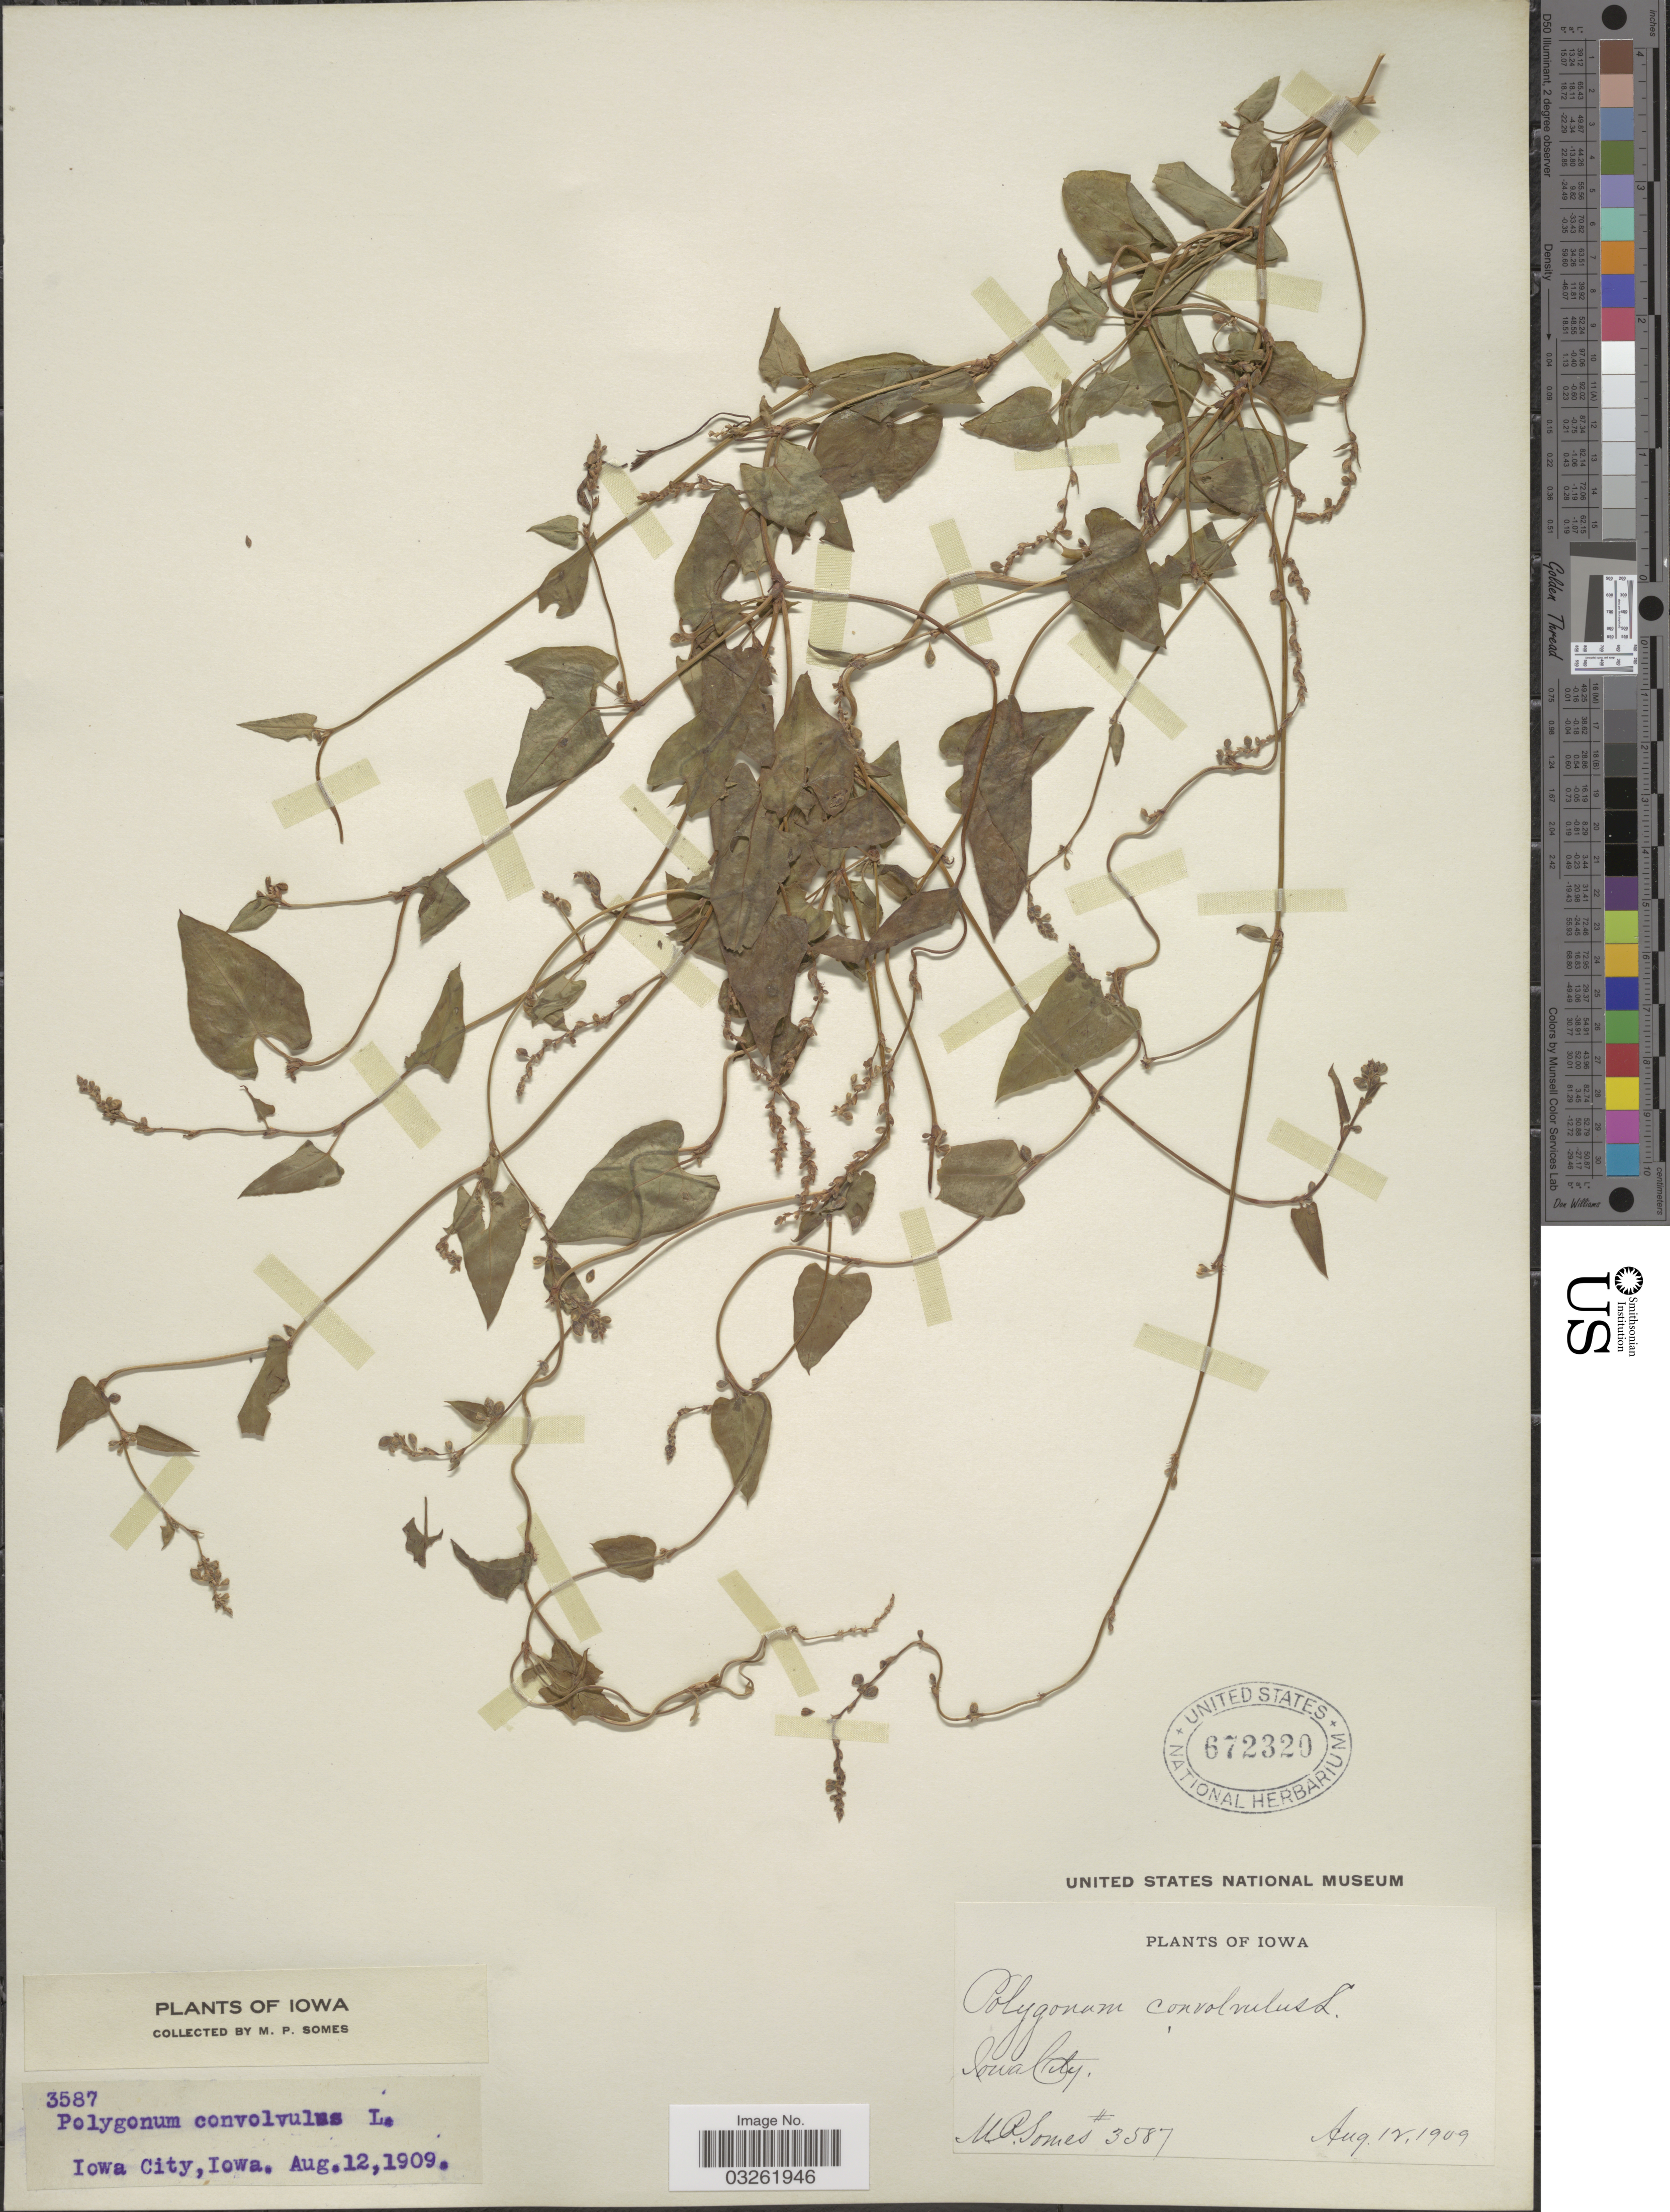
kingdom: Plantae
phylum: Tracheophyta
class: Magnoliopsida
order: Caryophyllales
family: Polygonaceae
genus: Fallopia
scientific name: Fallopia convolvulus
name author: (L.) Á. Löve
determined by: Strong, M. T., (US), Smithsonian Institution - National Museum of Natural History (UNITED STATES)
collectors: M. Somes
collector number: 3587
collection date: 1909-08-12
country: United States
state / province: Iowa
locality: Iowa City.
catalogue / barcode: US 672320